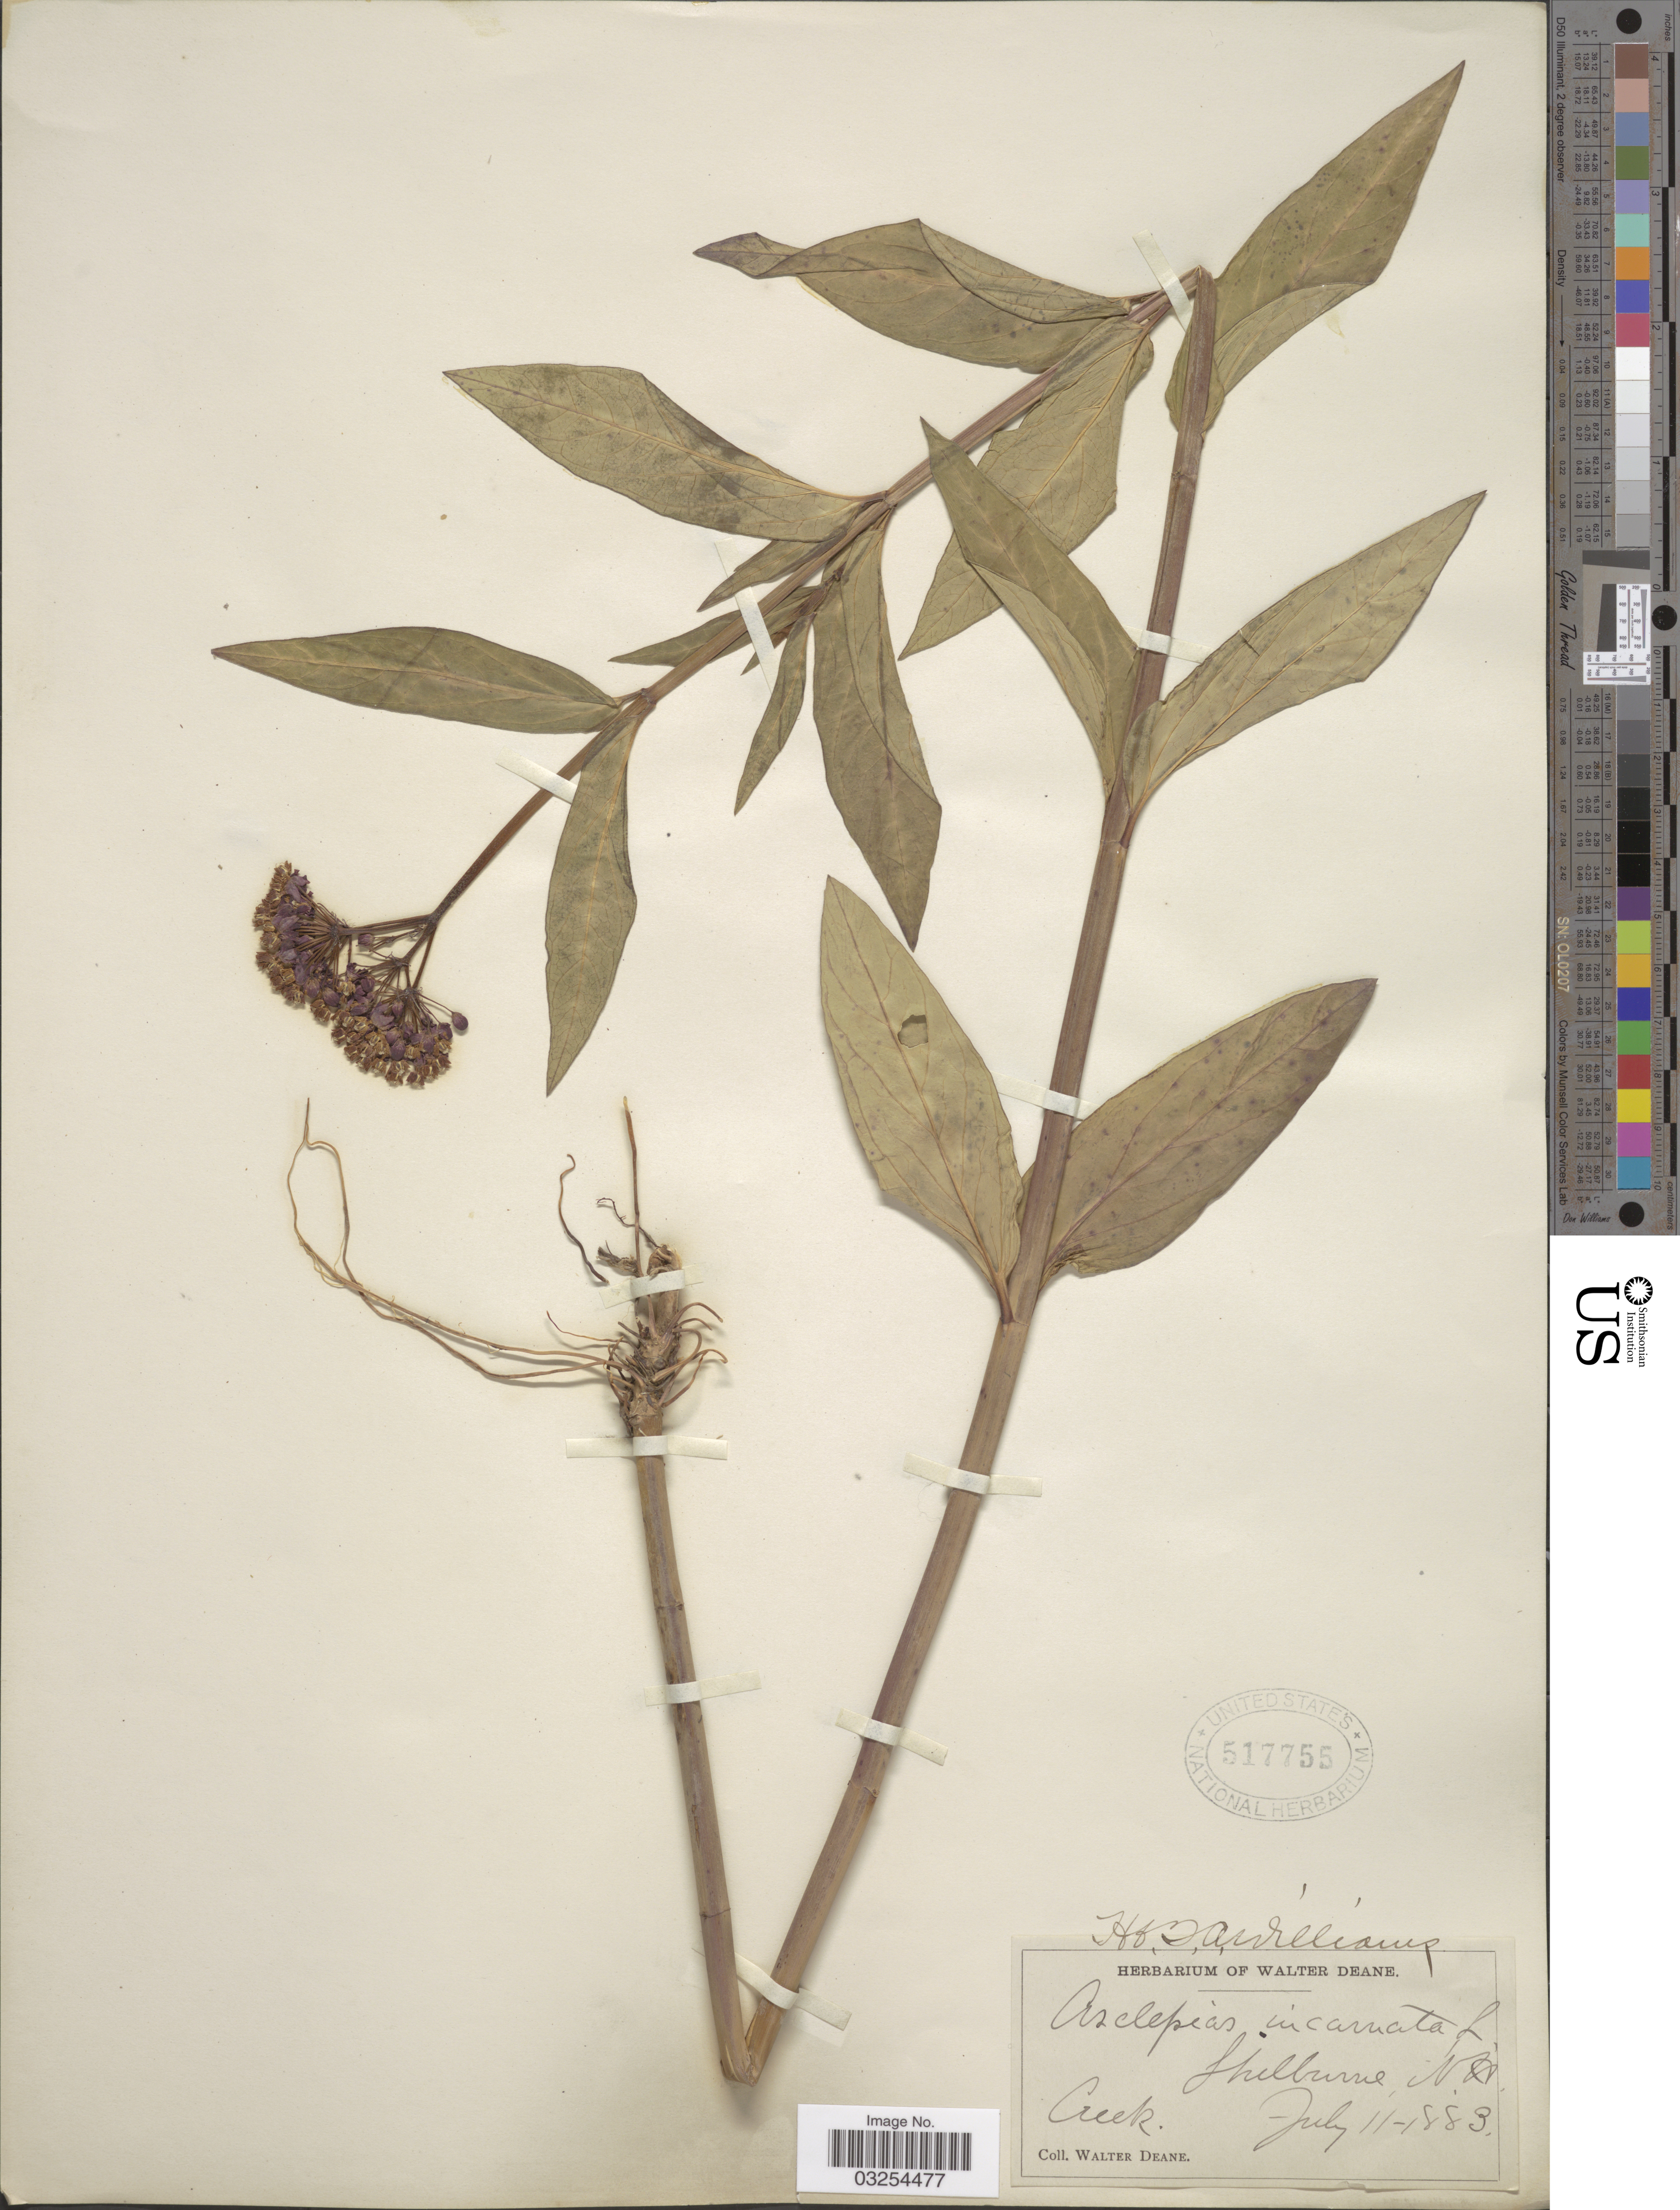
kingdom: Plantae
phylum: Tracheophyta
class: Magnoliopsida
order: Gentianales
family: Apocynaceae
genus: Asclepias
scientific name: Asclepias incarnata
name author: L.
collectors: W. Deane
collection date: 1883-07-11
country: United States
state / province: North Carolina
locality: Shelburne Creek.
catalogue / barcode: US 517755